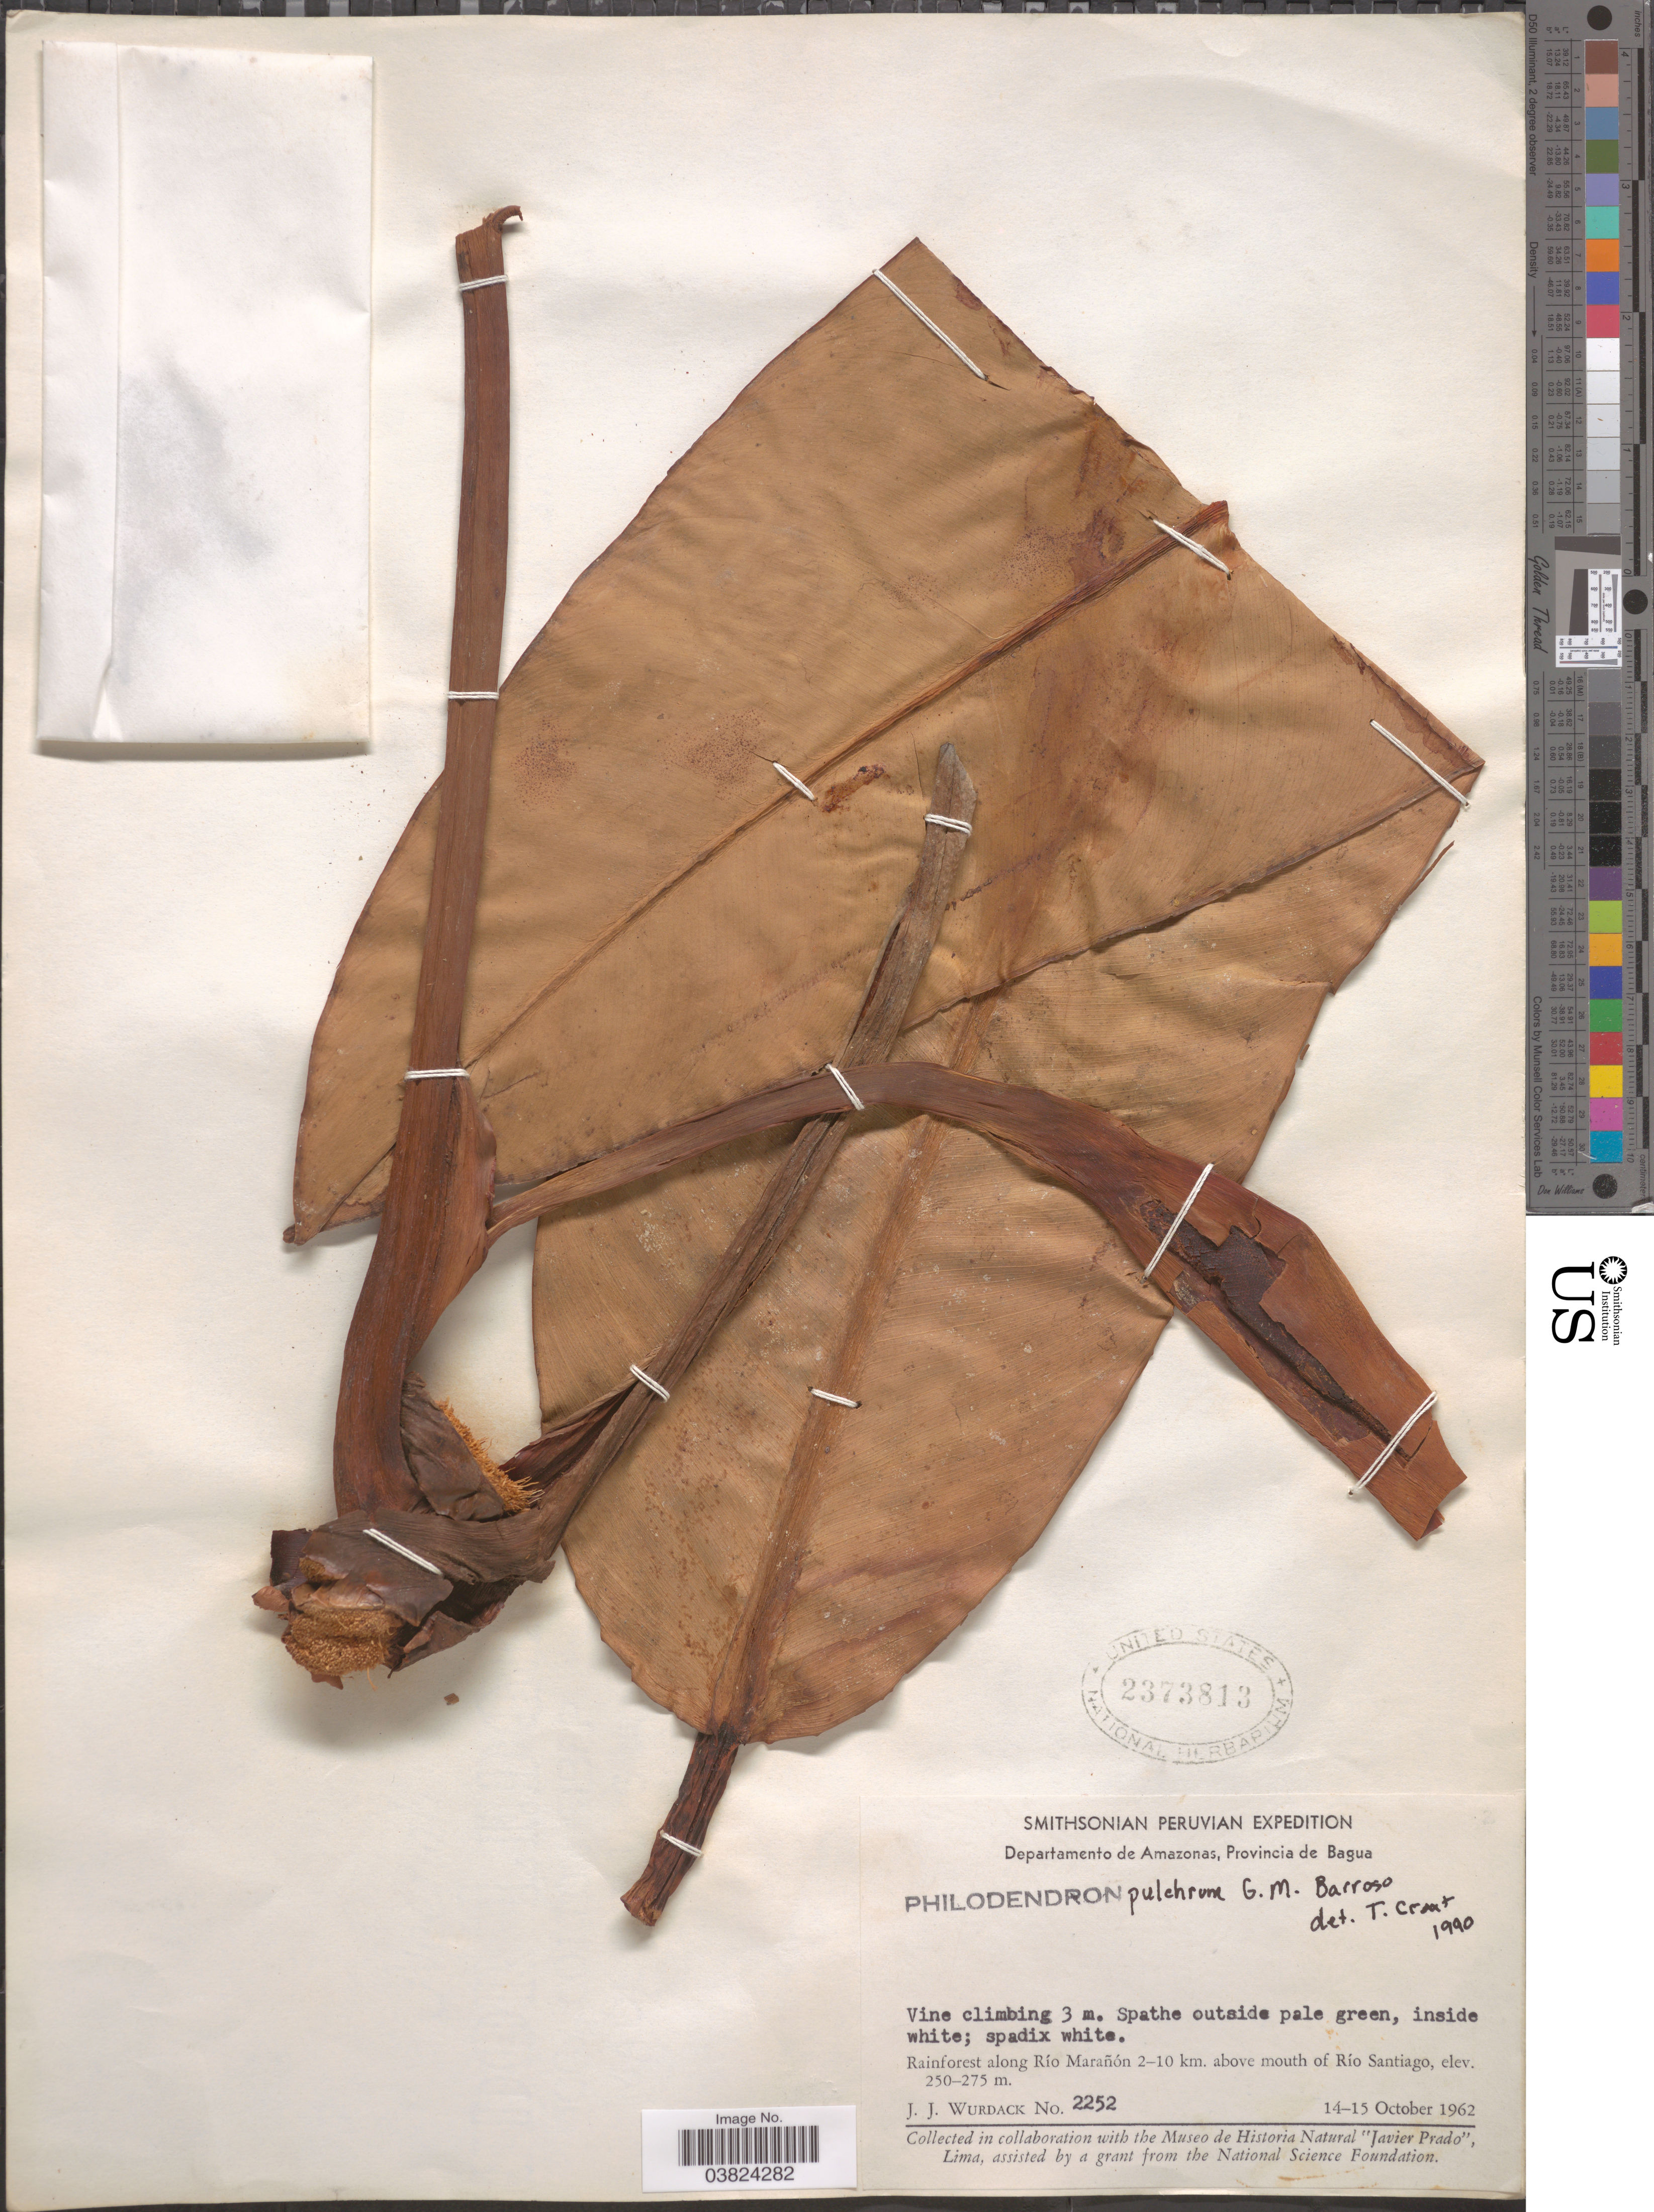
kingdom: Plantae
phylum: Tracheophyta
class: Liliopsida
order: Alismatales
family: Araceae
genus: Philodendron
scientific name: Philodendron pulchrum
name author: G.M. Barroso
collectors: J. J. Wurdack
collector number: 2252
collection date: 1962-10-14/1962-10-15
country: Peru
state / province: Amazonas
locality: Departamento de Amazonas, Provincia de Bagua. Rainforest along Río Marañón 2-10 km. above mouth of Río Santiago.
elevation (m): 250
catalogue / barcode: US 2373813